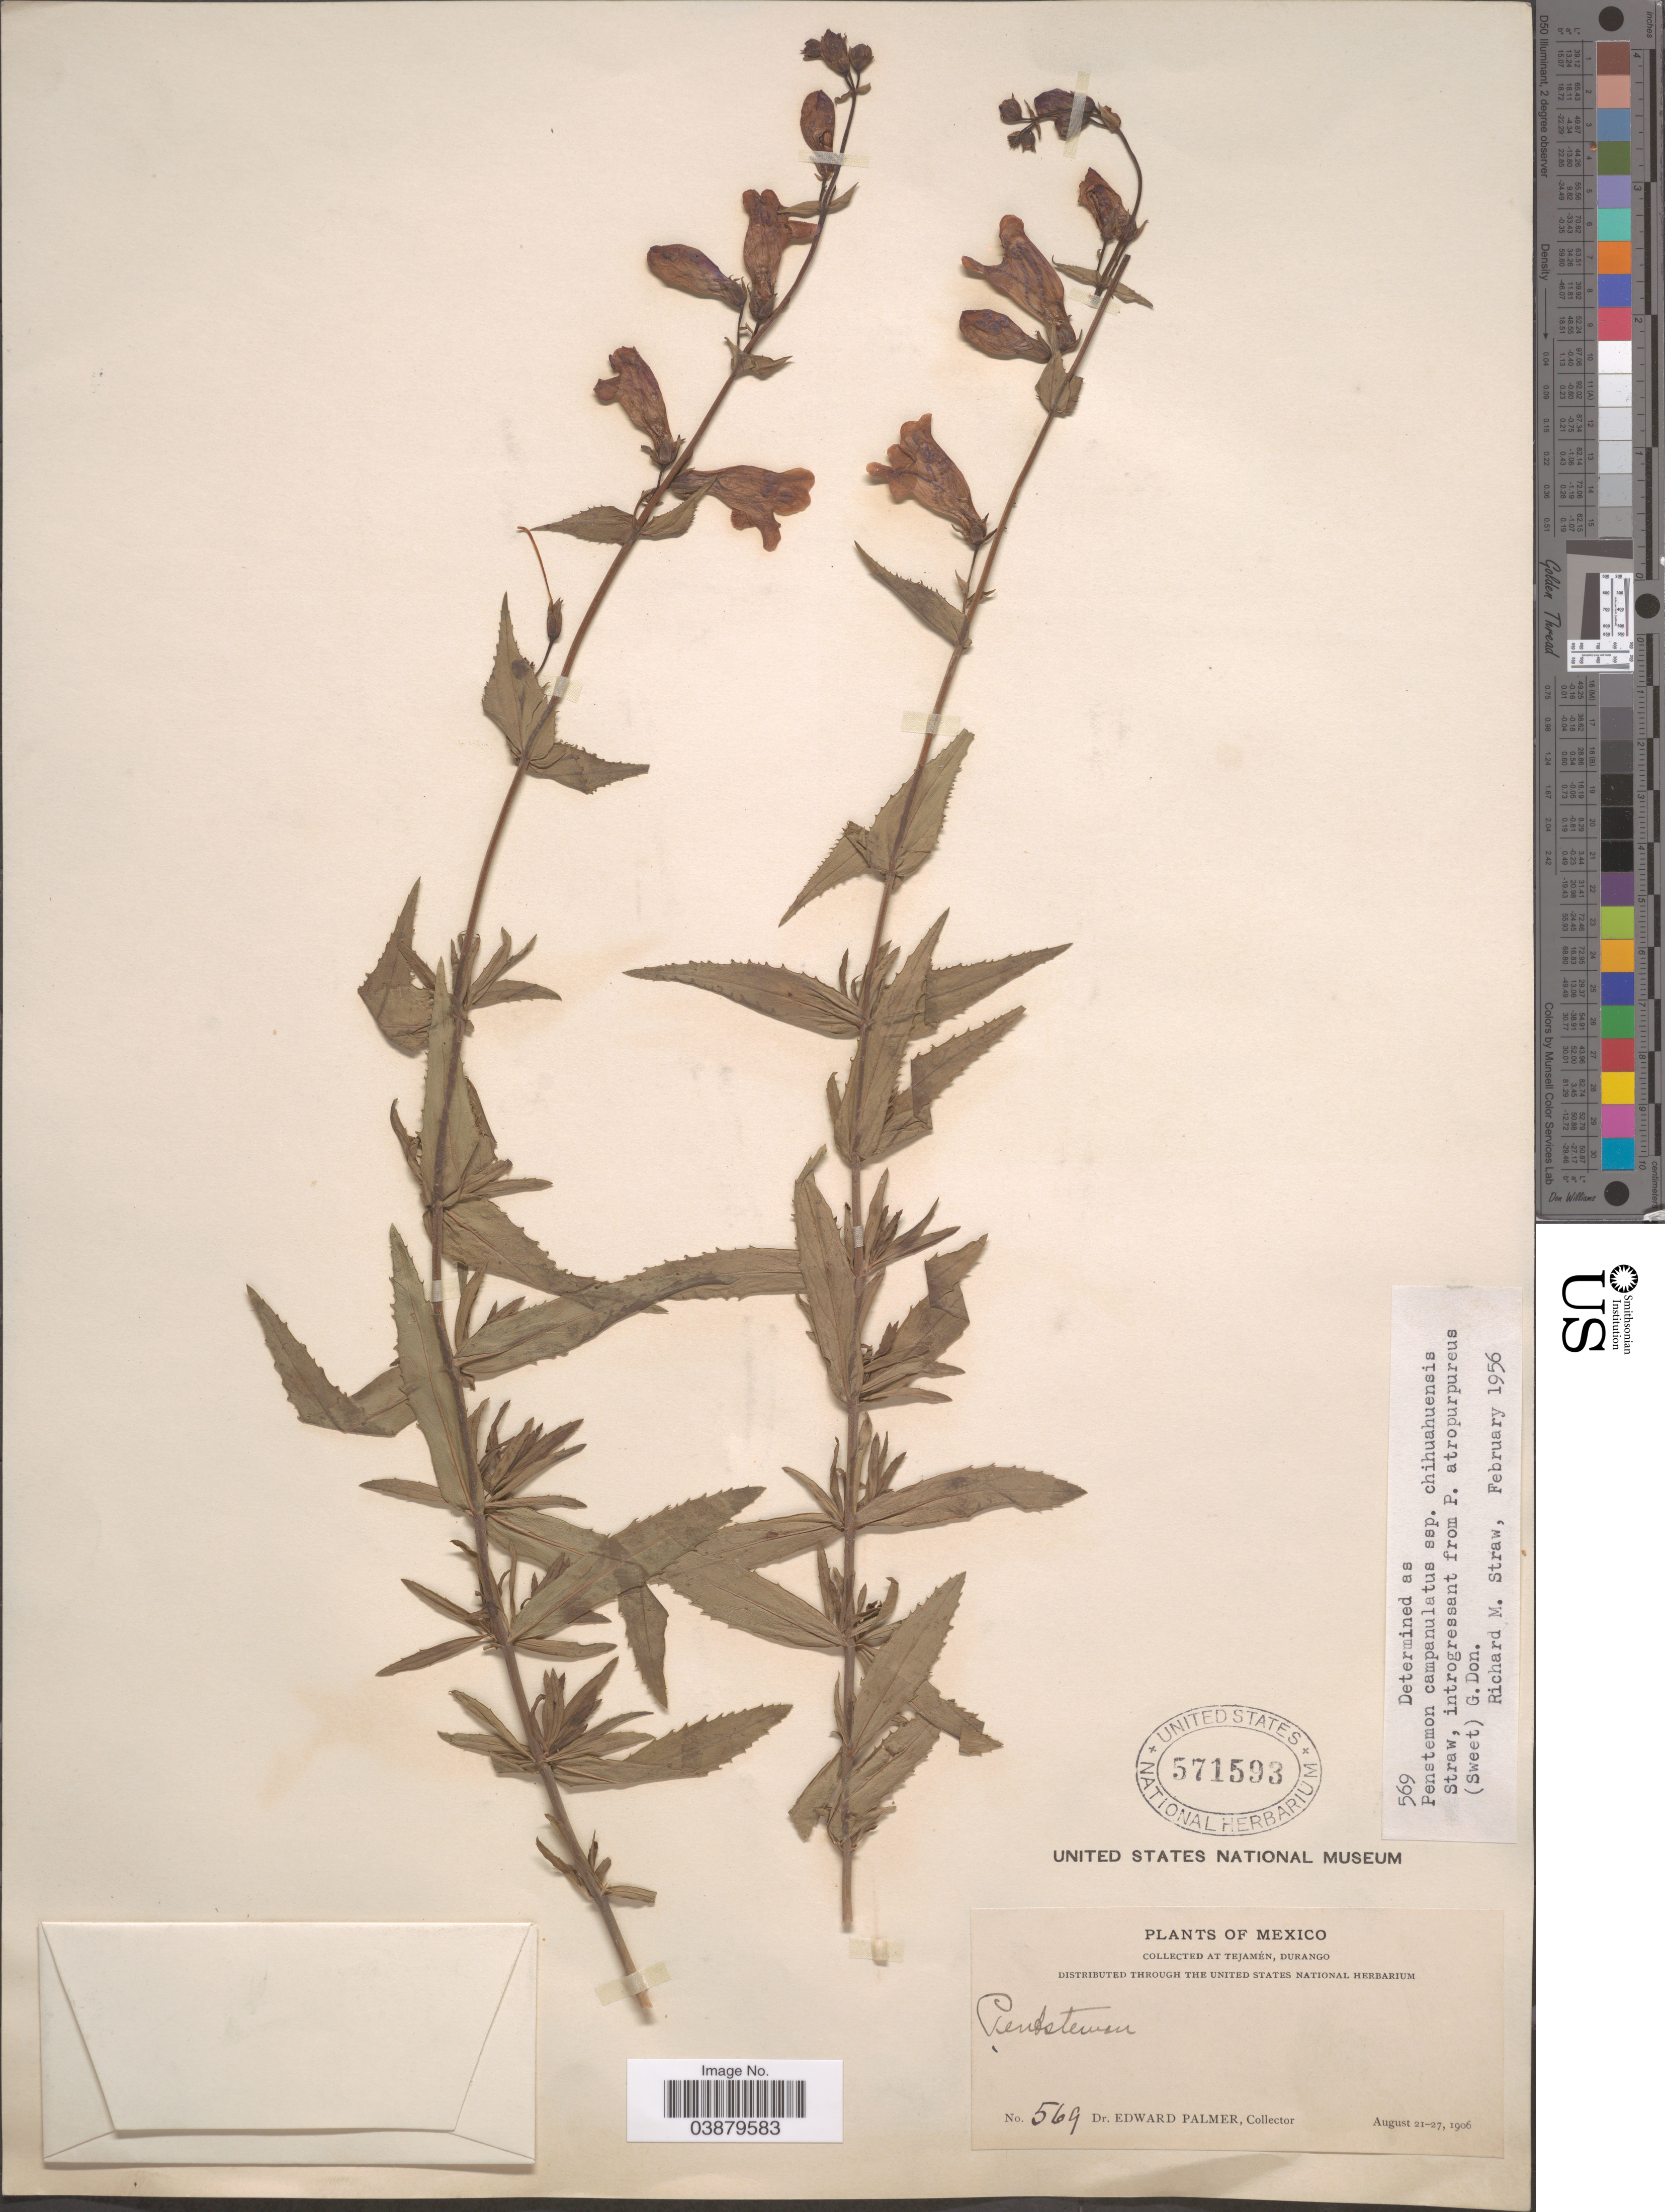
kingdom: Plantae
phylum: Tracheophyta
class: Magnoliopsida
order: Lamiales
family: Plantaginaceae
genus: Penstemon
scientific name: Penstemon campanulatus subsp. chihuahuensis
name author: Straw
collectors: E. Palmer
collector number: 569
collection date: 1906-08-21/1906-08-27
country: Mexico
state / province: Durango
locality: At Tejamén.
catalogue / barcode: US 571593